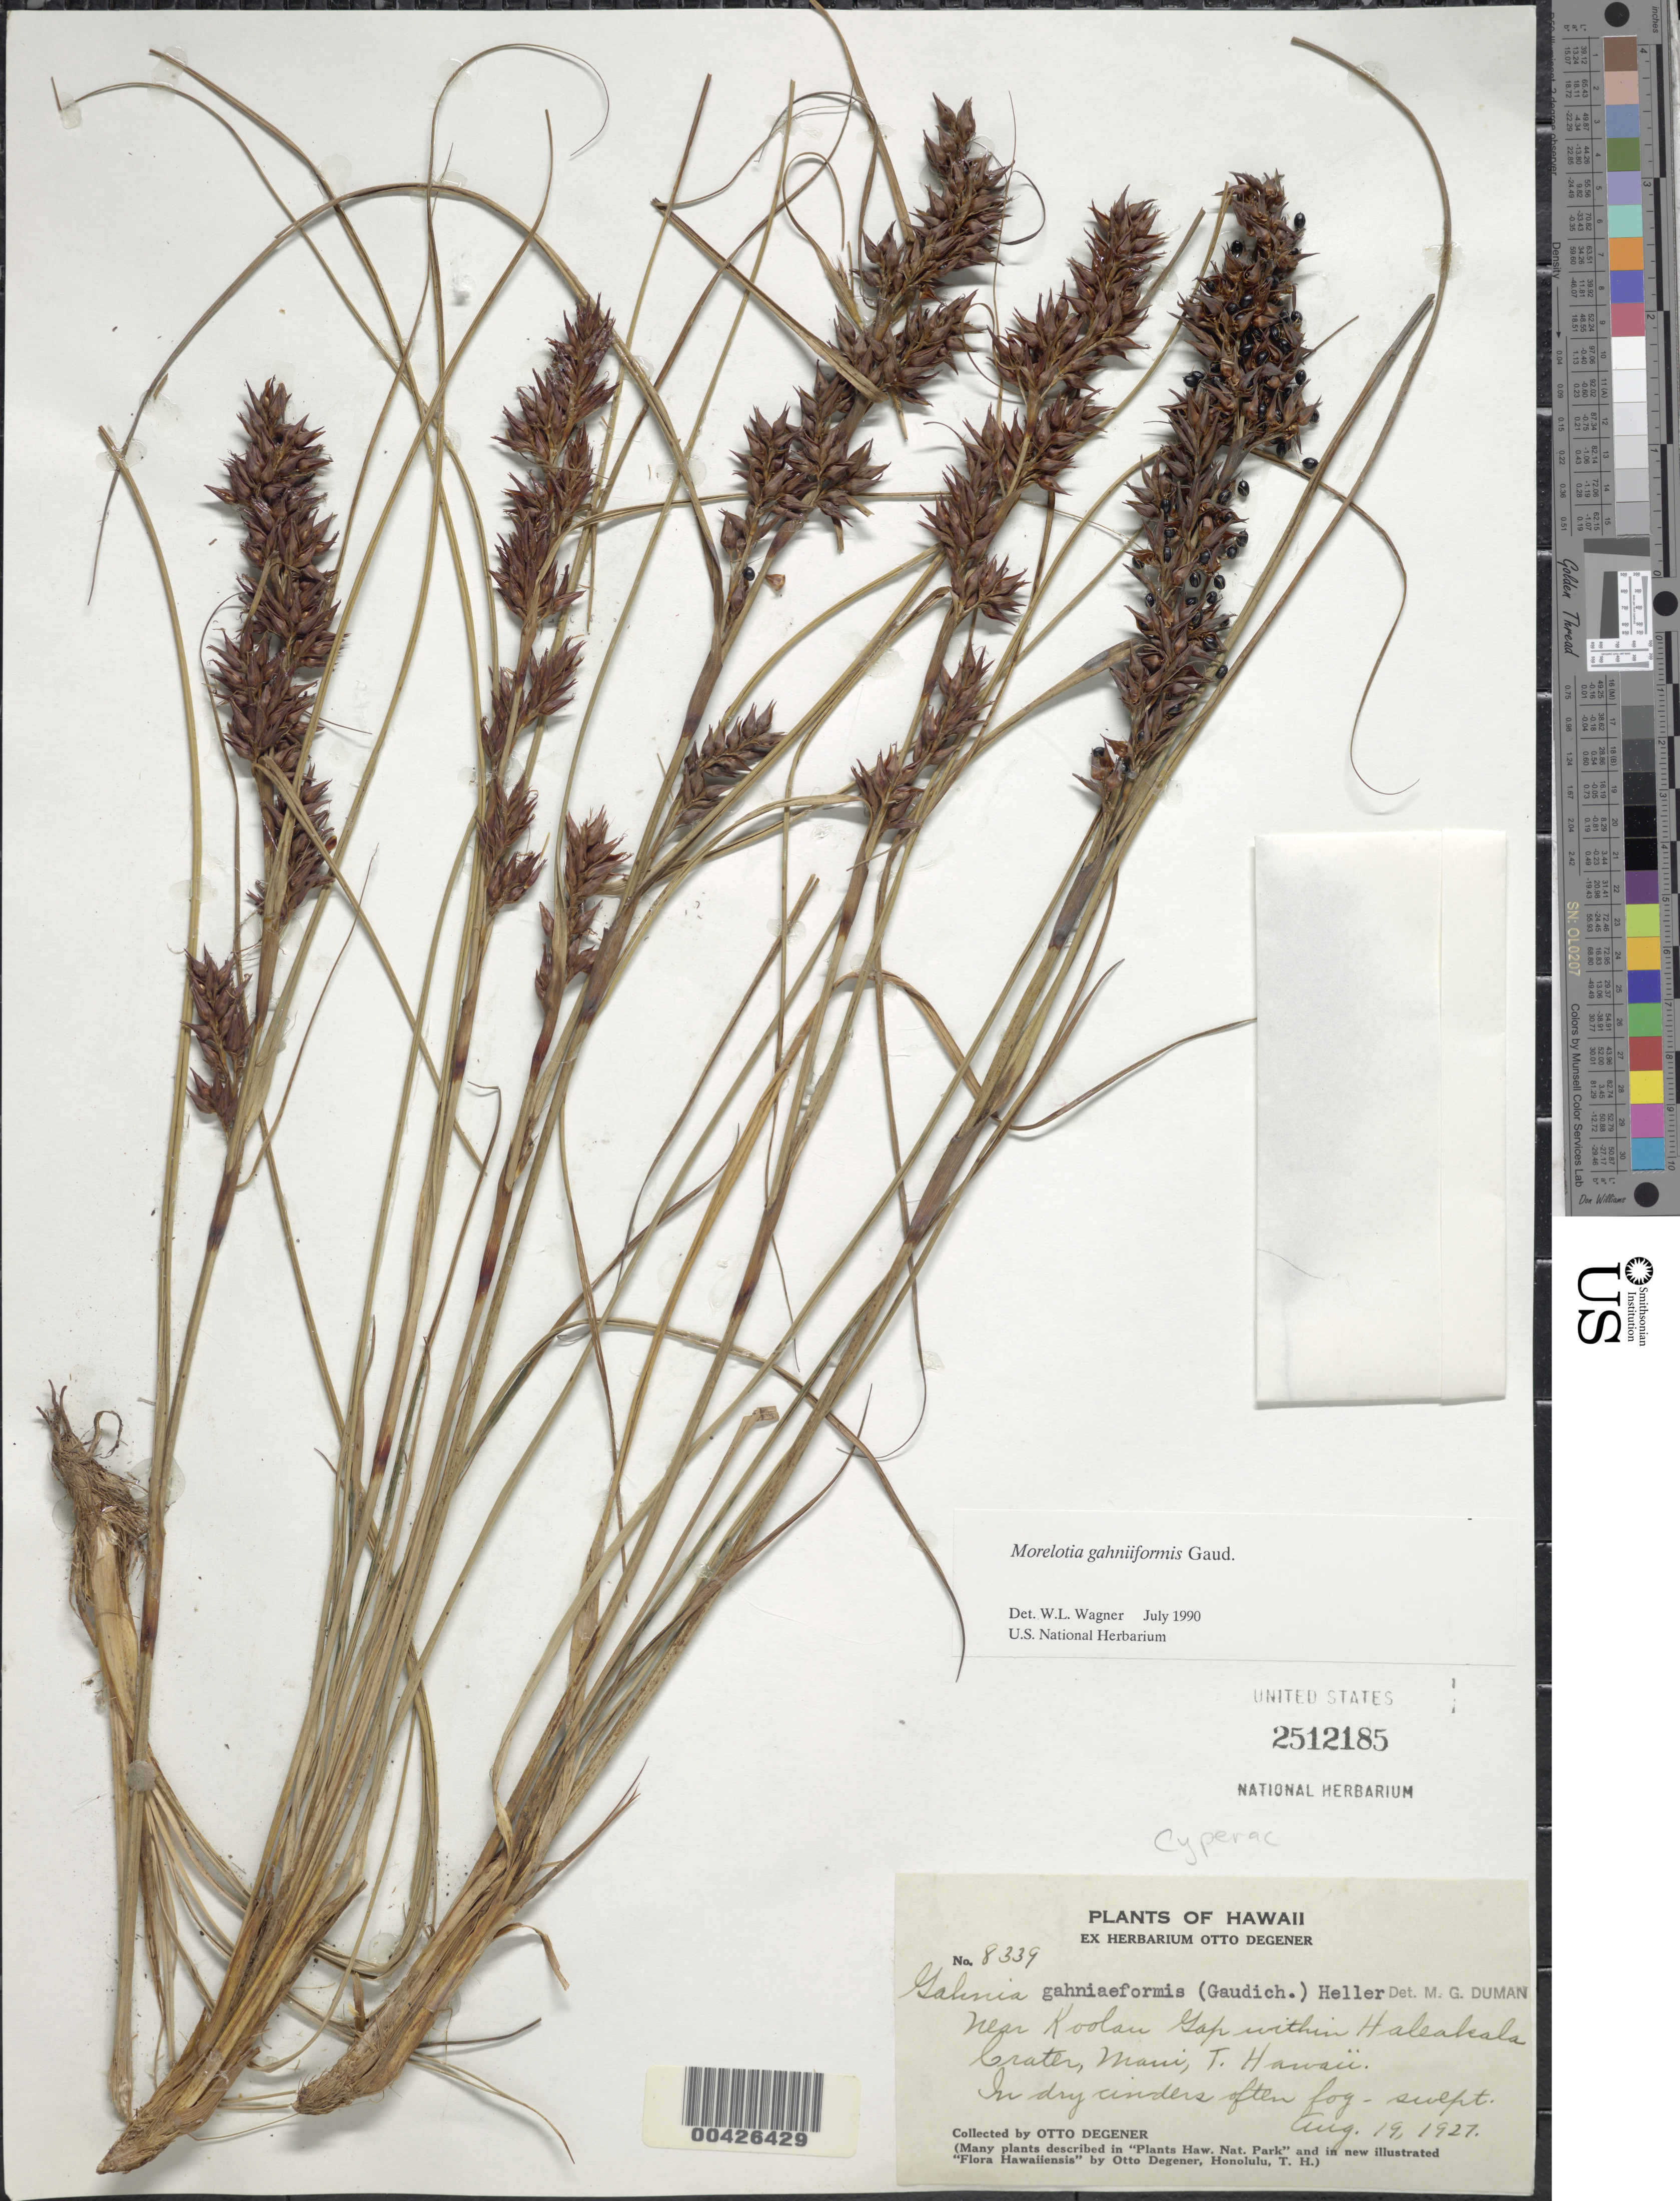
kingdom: Plantae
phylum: Tracheophyta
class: Liliopsida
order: Poales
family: Cyperaceae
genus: Morelotia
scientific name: Morelotia gahniiformis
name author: Gaudich.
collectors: O. Degener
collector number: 8339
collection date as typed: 19 Aug 1927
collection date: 1927-08-19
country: United States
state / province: Hawaii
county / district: Maui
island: Maui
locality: Near Koolau Gap within Haleakala Crater, Maui, T. Hawaii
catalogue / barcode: US 2512185